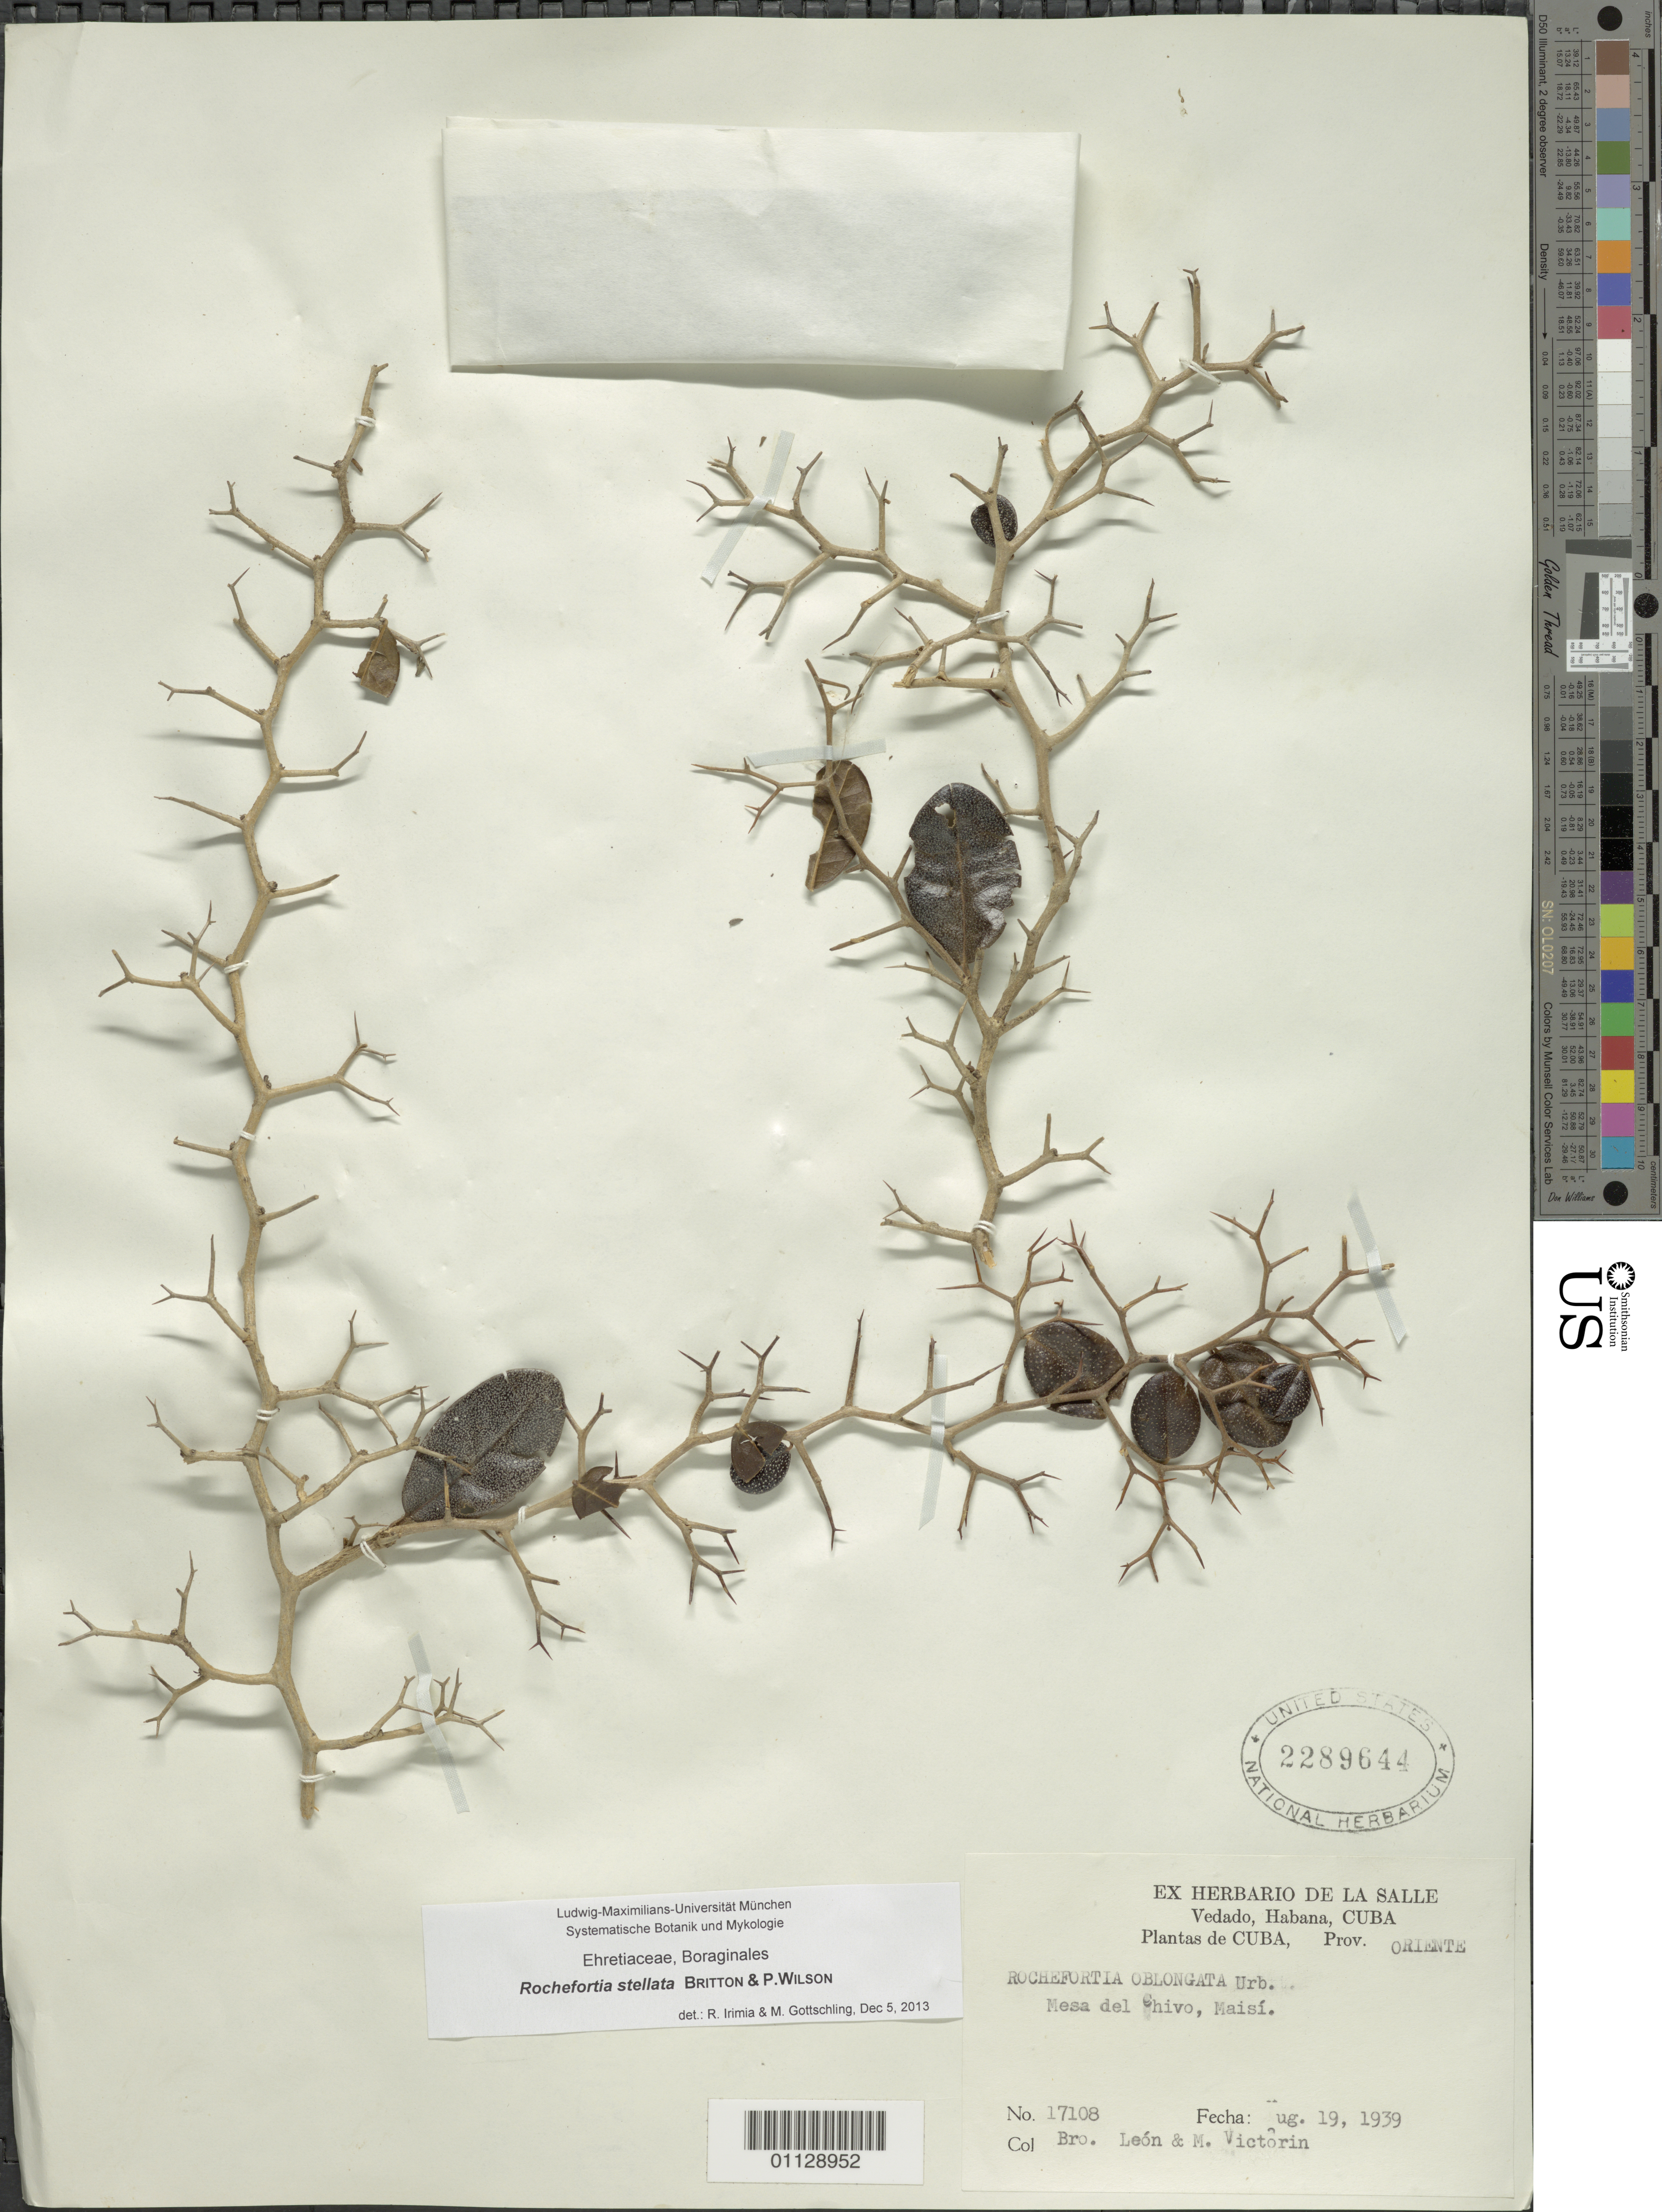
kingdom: Plantae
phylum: Tracheophyta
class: Magnoliopsida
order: Boraginales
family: Ehretiaceae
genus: Rochefortia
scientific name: Rochefortia stellata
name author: Britton & P. Wilson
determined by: Irimia, R.; Gottschling, M.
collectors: Bro. León & M. Victorin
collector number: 17108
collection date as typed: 19 Jul 1939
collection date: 1939-07-19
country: Cuba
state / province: La Habana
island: Cuba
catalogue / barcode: US 2289644